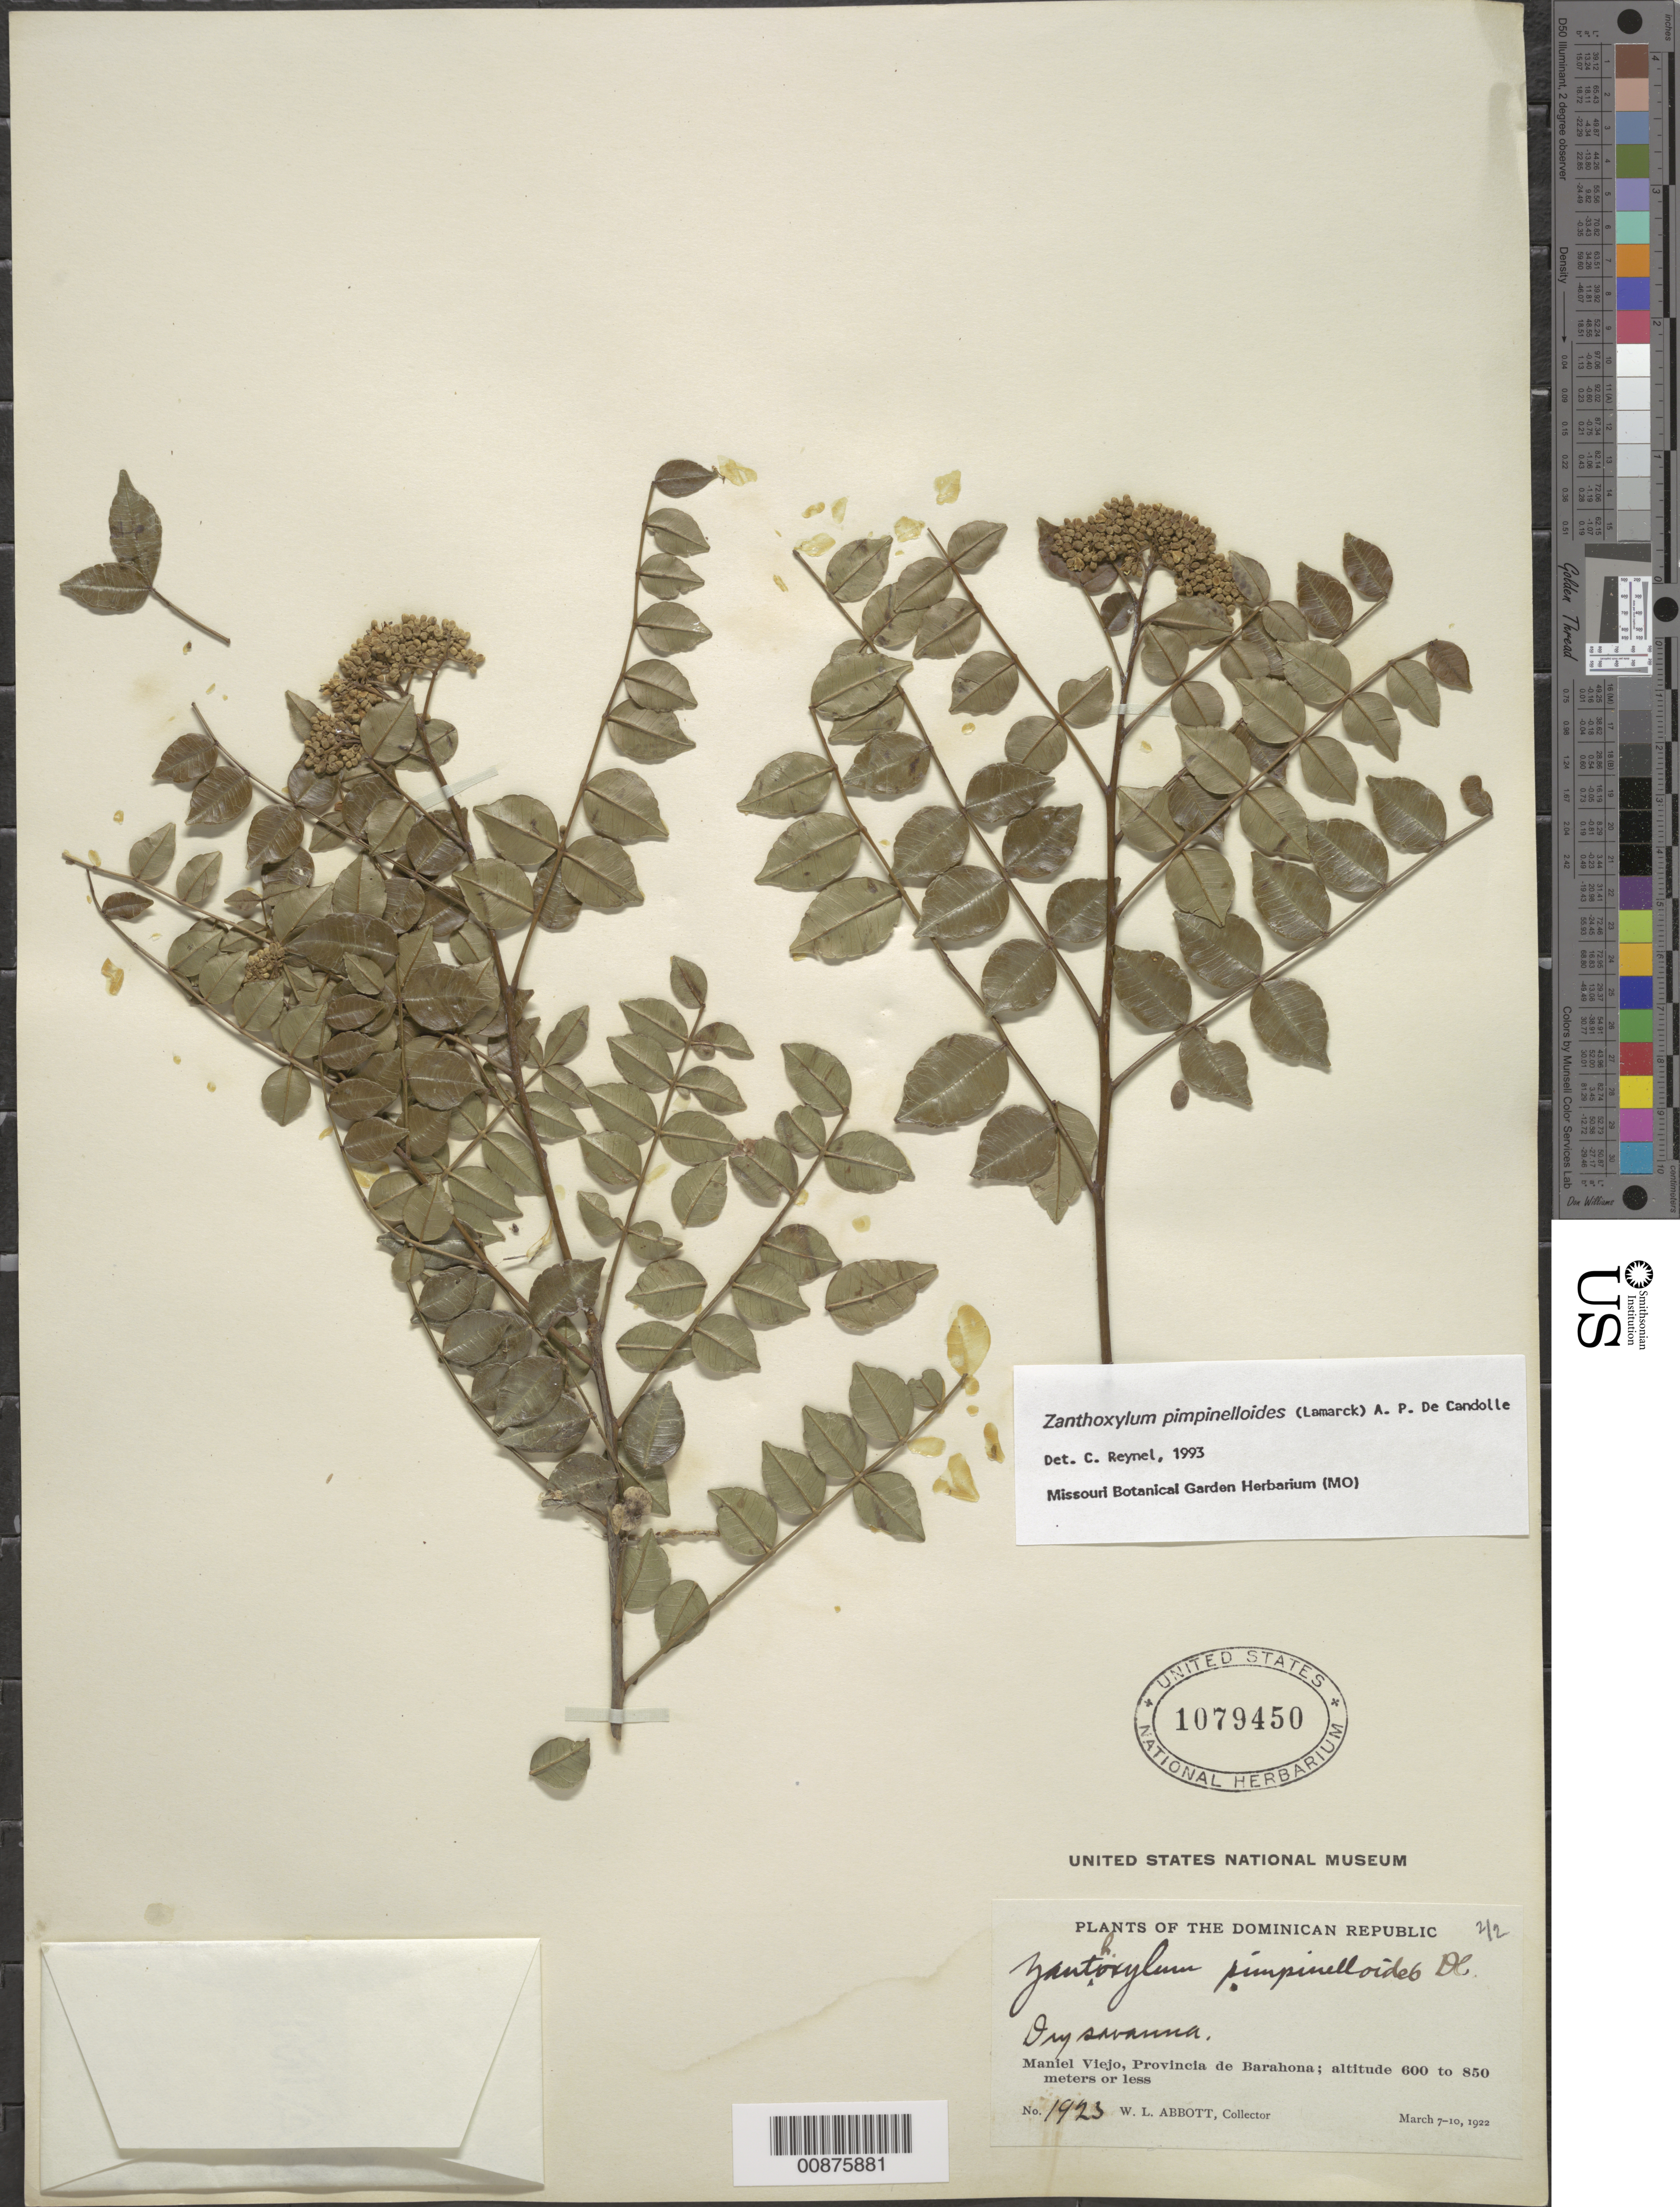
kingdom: Plantae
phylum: Tracheophyta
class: Magnoliopsida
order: Sapindales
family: Rutaceae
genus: Zanthoxylum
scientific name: Zanthoxylum pimpinelloides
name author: (Lam.) DC.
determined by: Reynel, Carlos A., (MO), Missouri Botanical Garden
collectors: W. L. Abbott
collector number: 1923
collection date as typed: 07 Mar 1922 to 10 Mar 1922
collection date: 1922-03-07/1922-03-10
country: Dominican Republic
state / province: Barahona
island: Hispaniola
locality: Maniel Viejo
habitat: Dry savanna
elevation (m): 600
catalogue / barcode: US 1079450